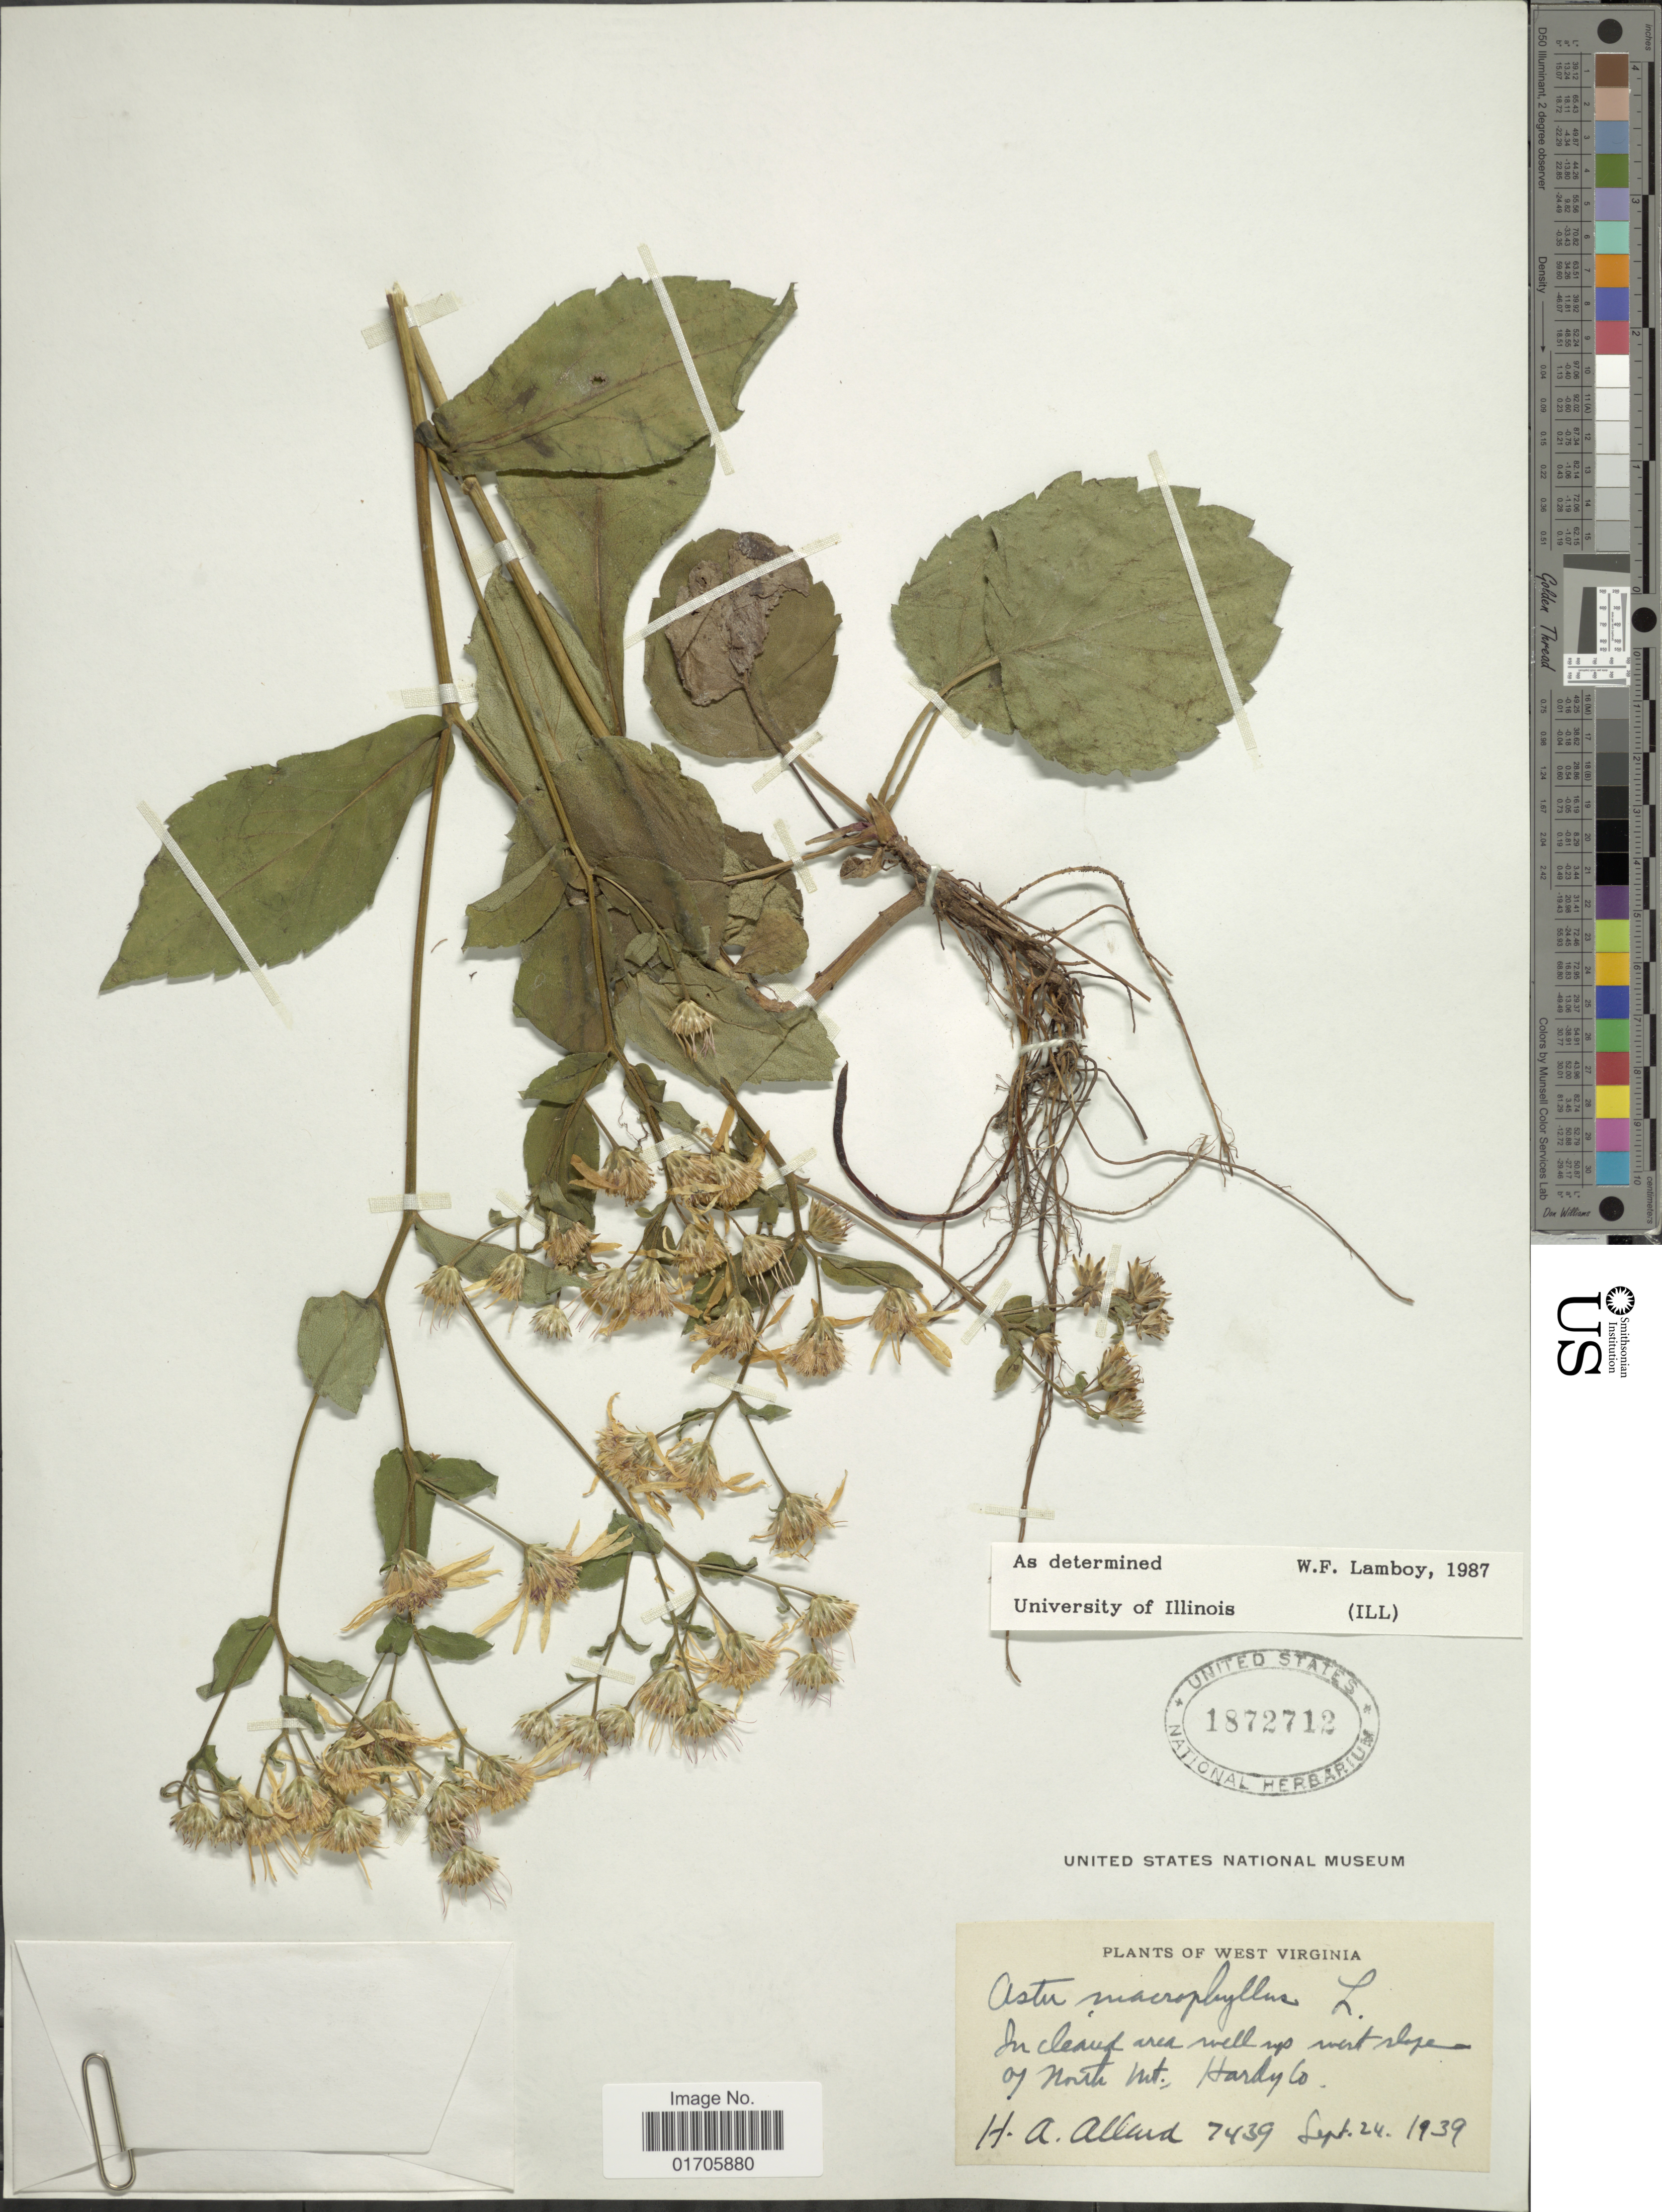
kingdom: Plantae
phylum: Tracheophyta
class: Magnoliopsida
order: Asterales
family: Asteraceae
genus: Eurybia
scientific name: Eurybia macrophylla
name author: (L.) Cass.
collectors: H. A. Allard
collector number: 7439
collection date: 1939-09-24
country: United States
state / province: West Virginia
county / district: Hardy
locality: West Virginia. In cleared area well up west slopes of North Mt., Hardy Co.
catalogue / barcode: US 1872712